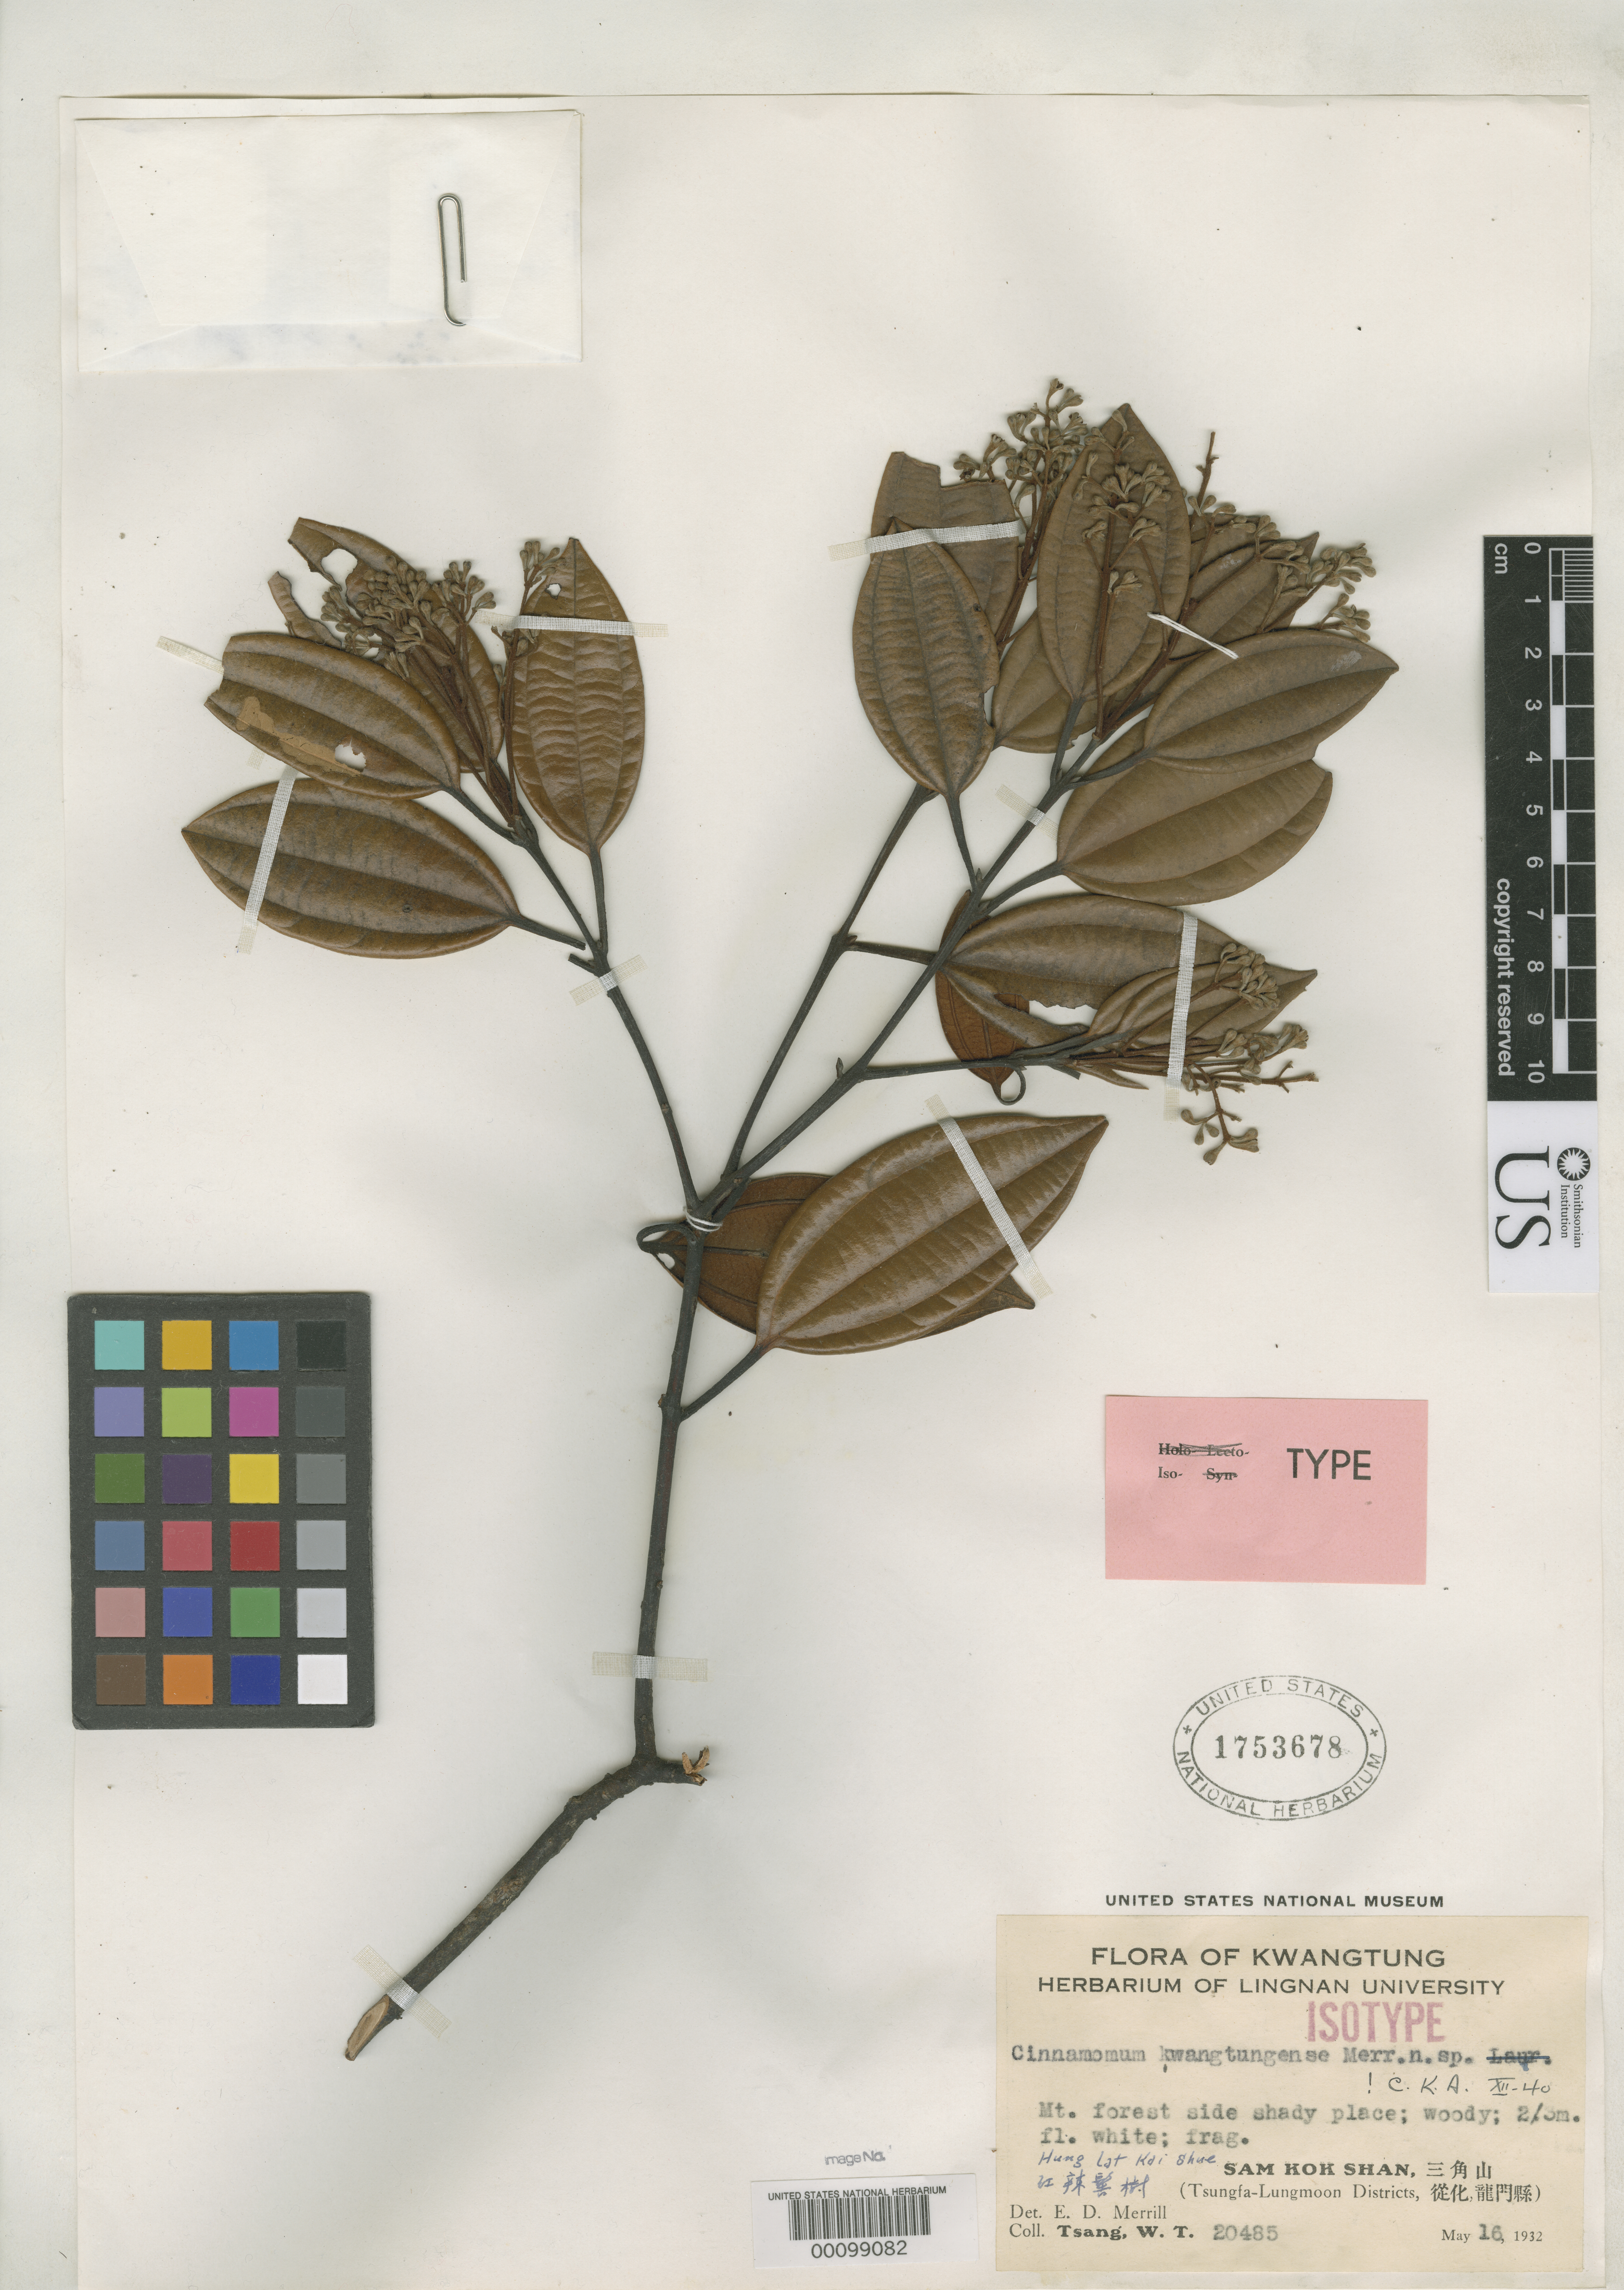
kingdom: Plantae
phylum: Tracheophyta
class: Magnoliopsida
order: Laurales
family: Lauraceae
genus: Cinnamomum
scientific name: Cinnamomum kwangtungense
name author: Merr.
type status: Isotype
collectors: W. T. Tsang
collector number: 20485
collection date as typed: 16 May 1932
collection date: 1932-05-16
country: China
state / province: Guangdong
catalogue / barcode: US 1753678